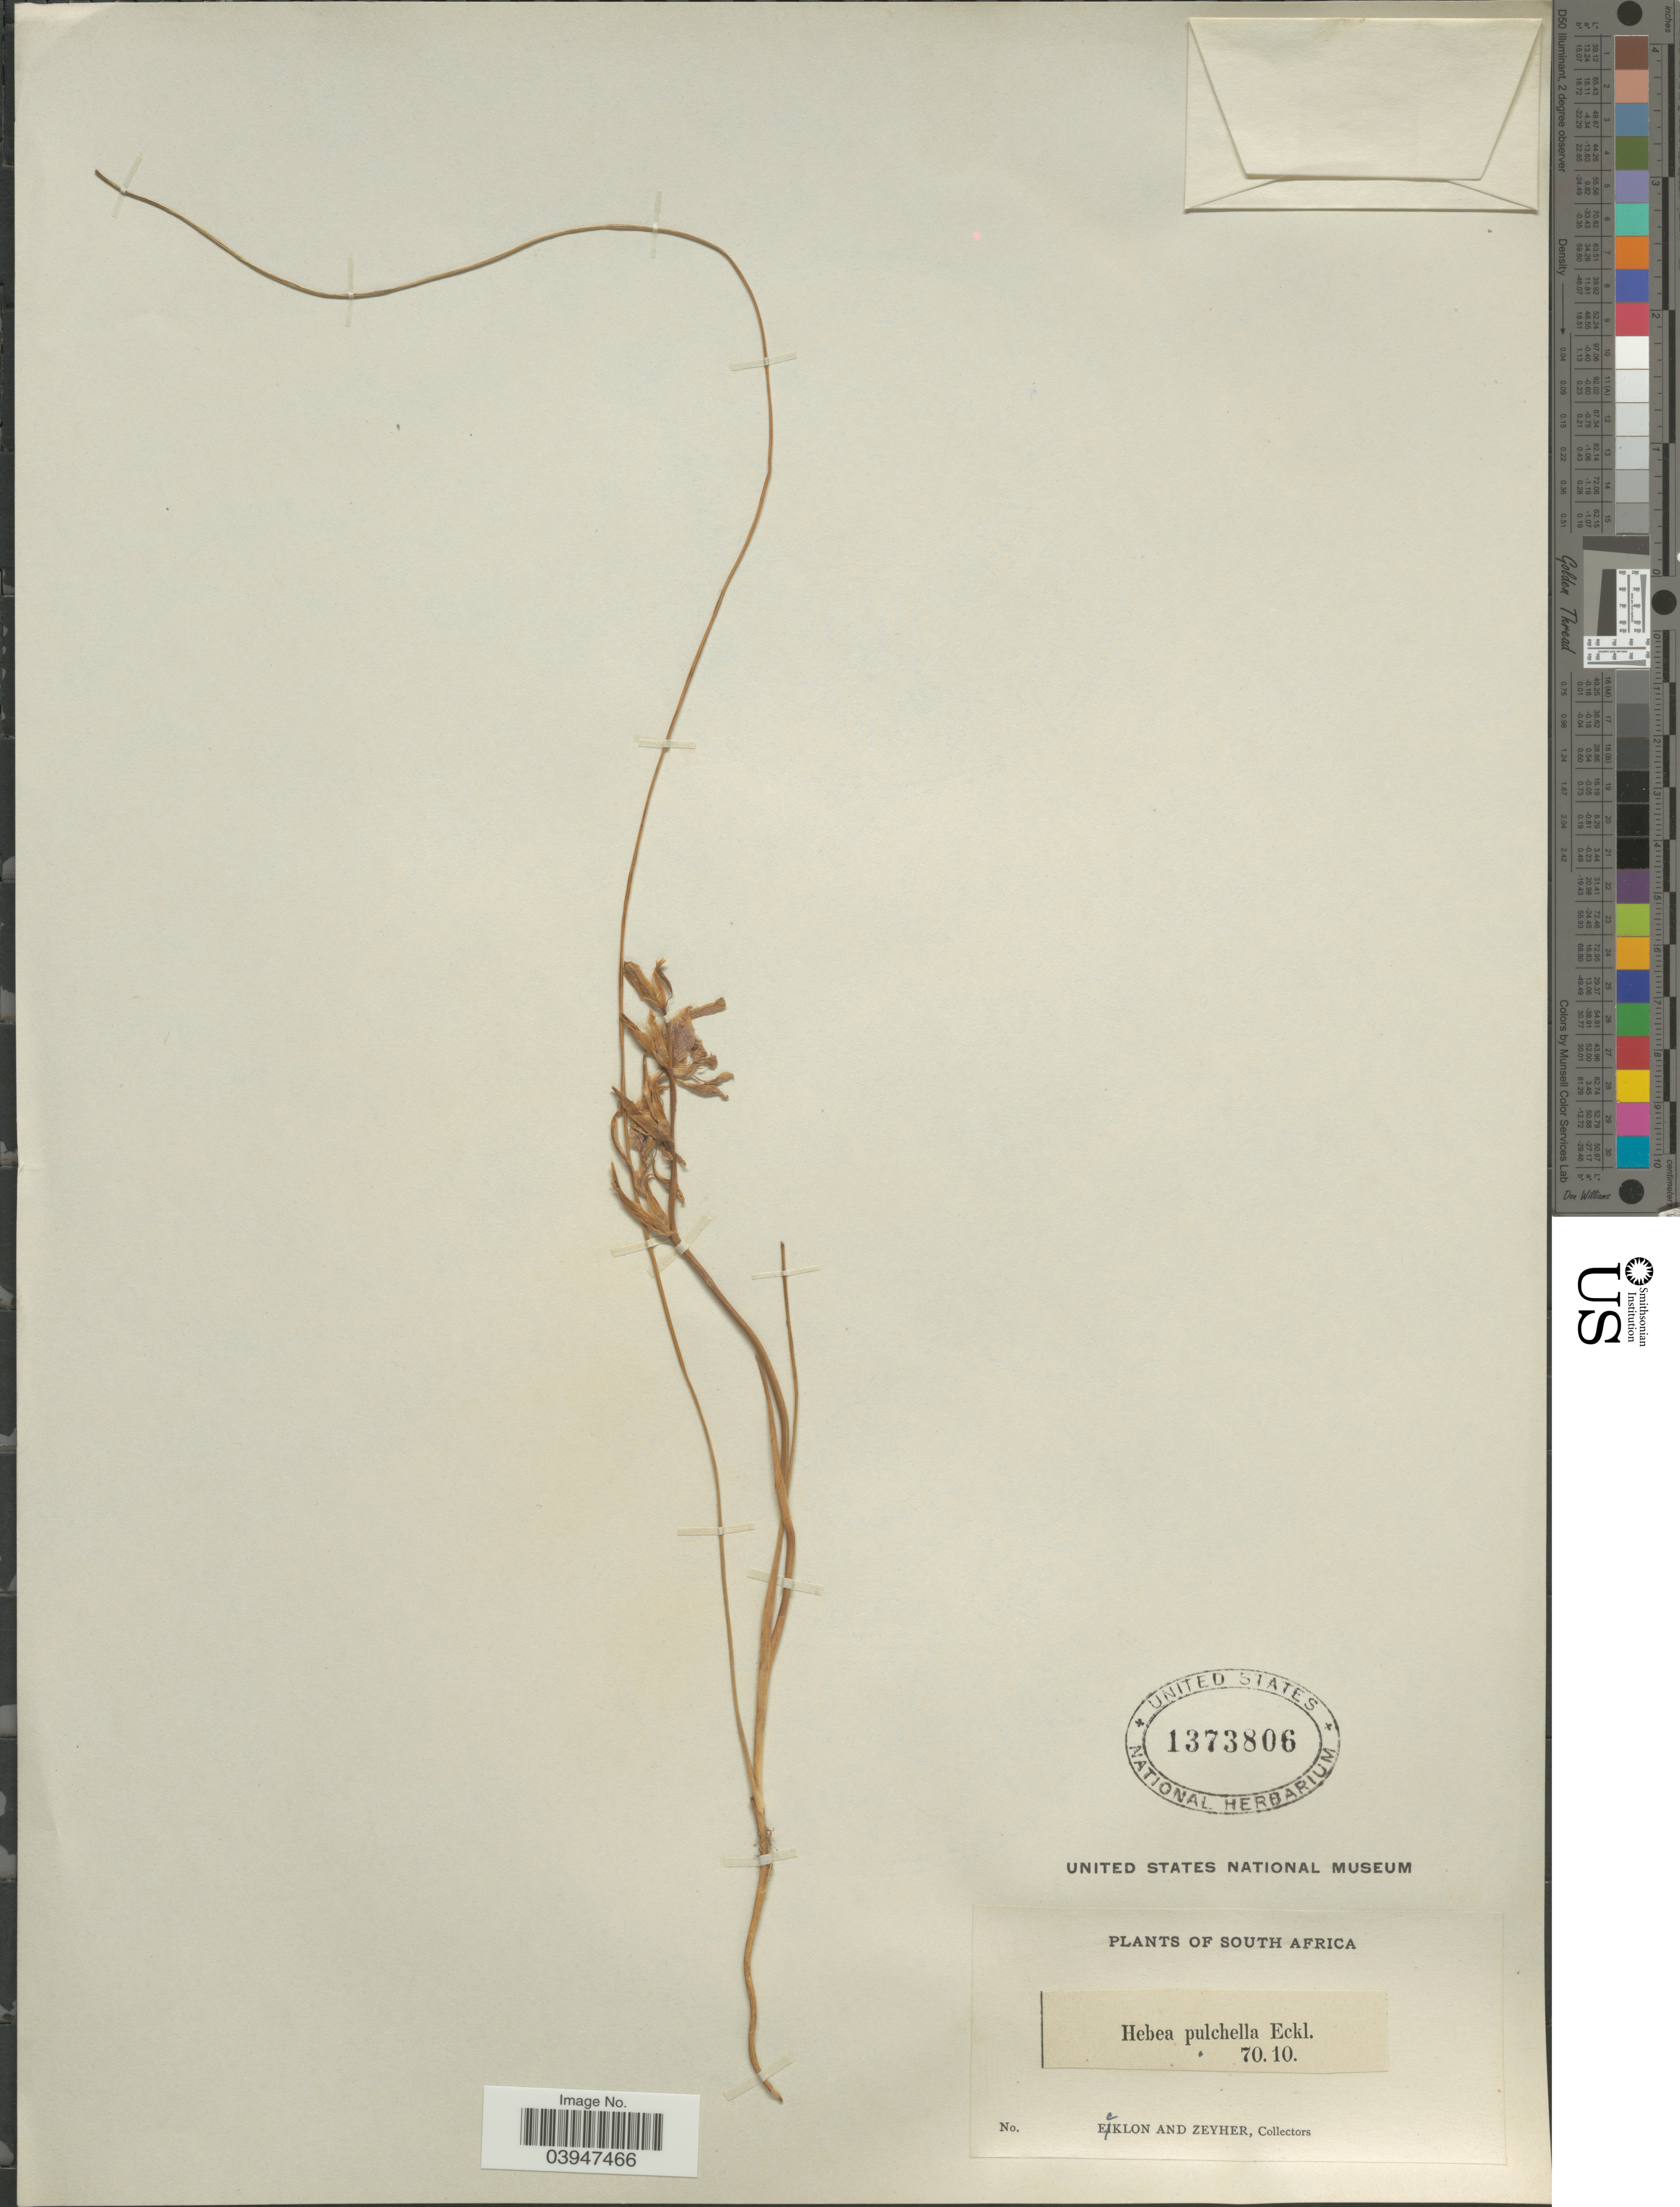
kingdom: Plantae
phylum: Tracheophyta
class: Liliopsida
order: Asparagales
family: Iridaceae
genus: Gladiolus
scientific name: Gladiolus pulchellus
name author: Salisb.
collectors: -. Ecklon & -. Zeyher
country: South Africa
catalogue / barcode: US 1373806